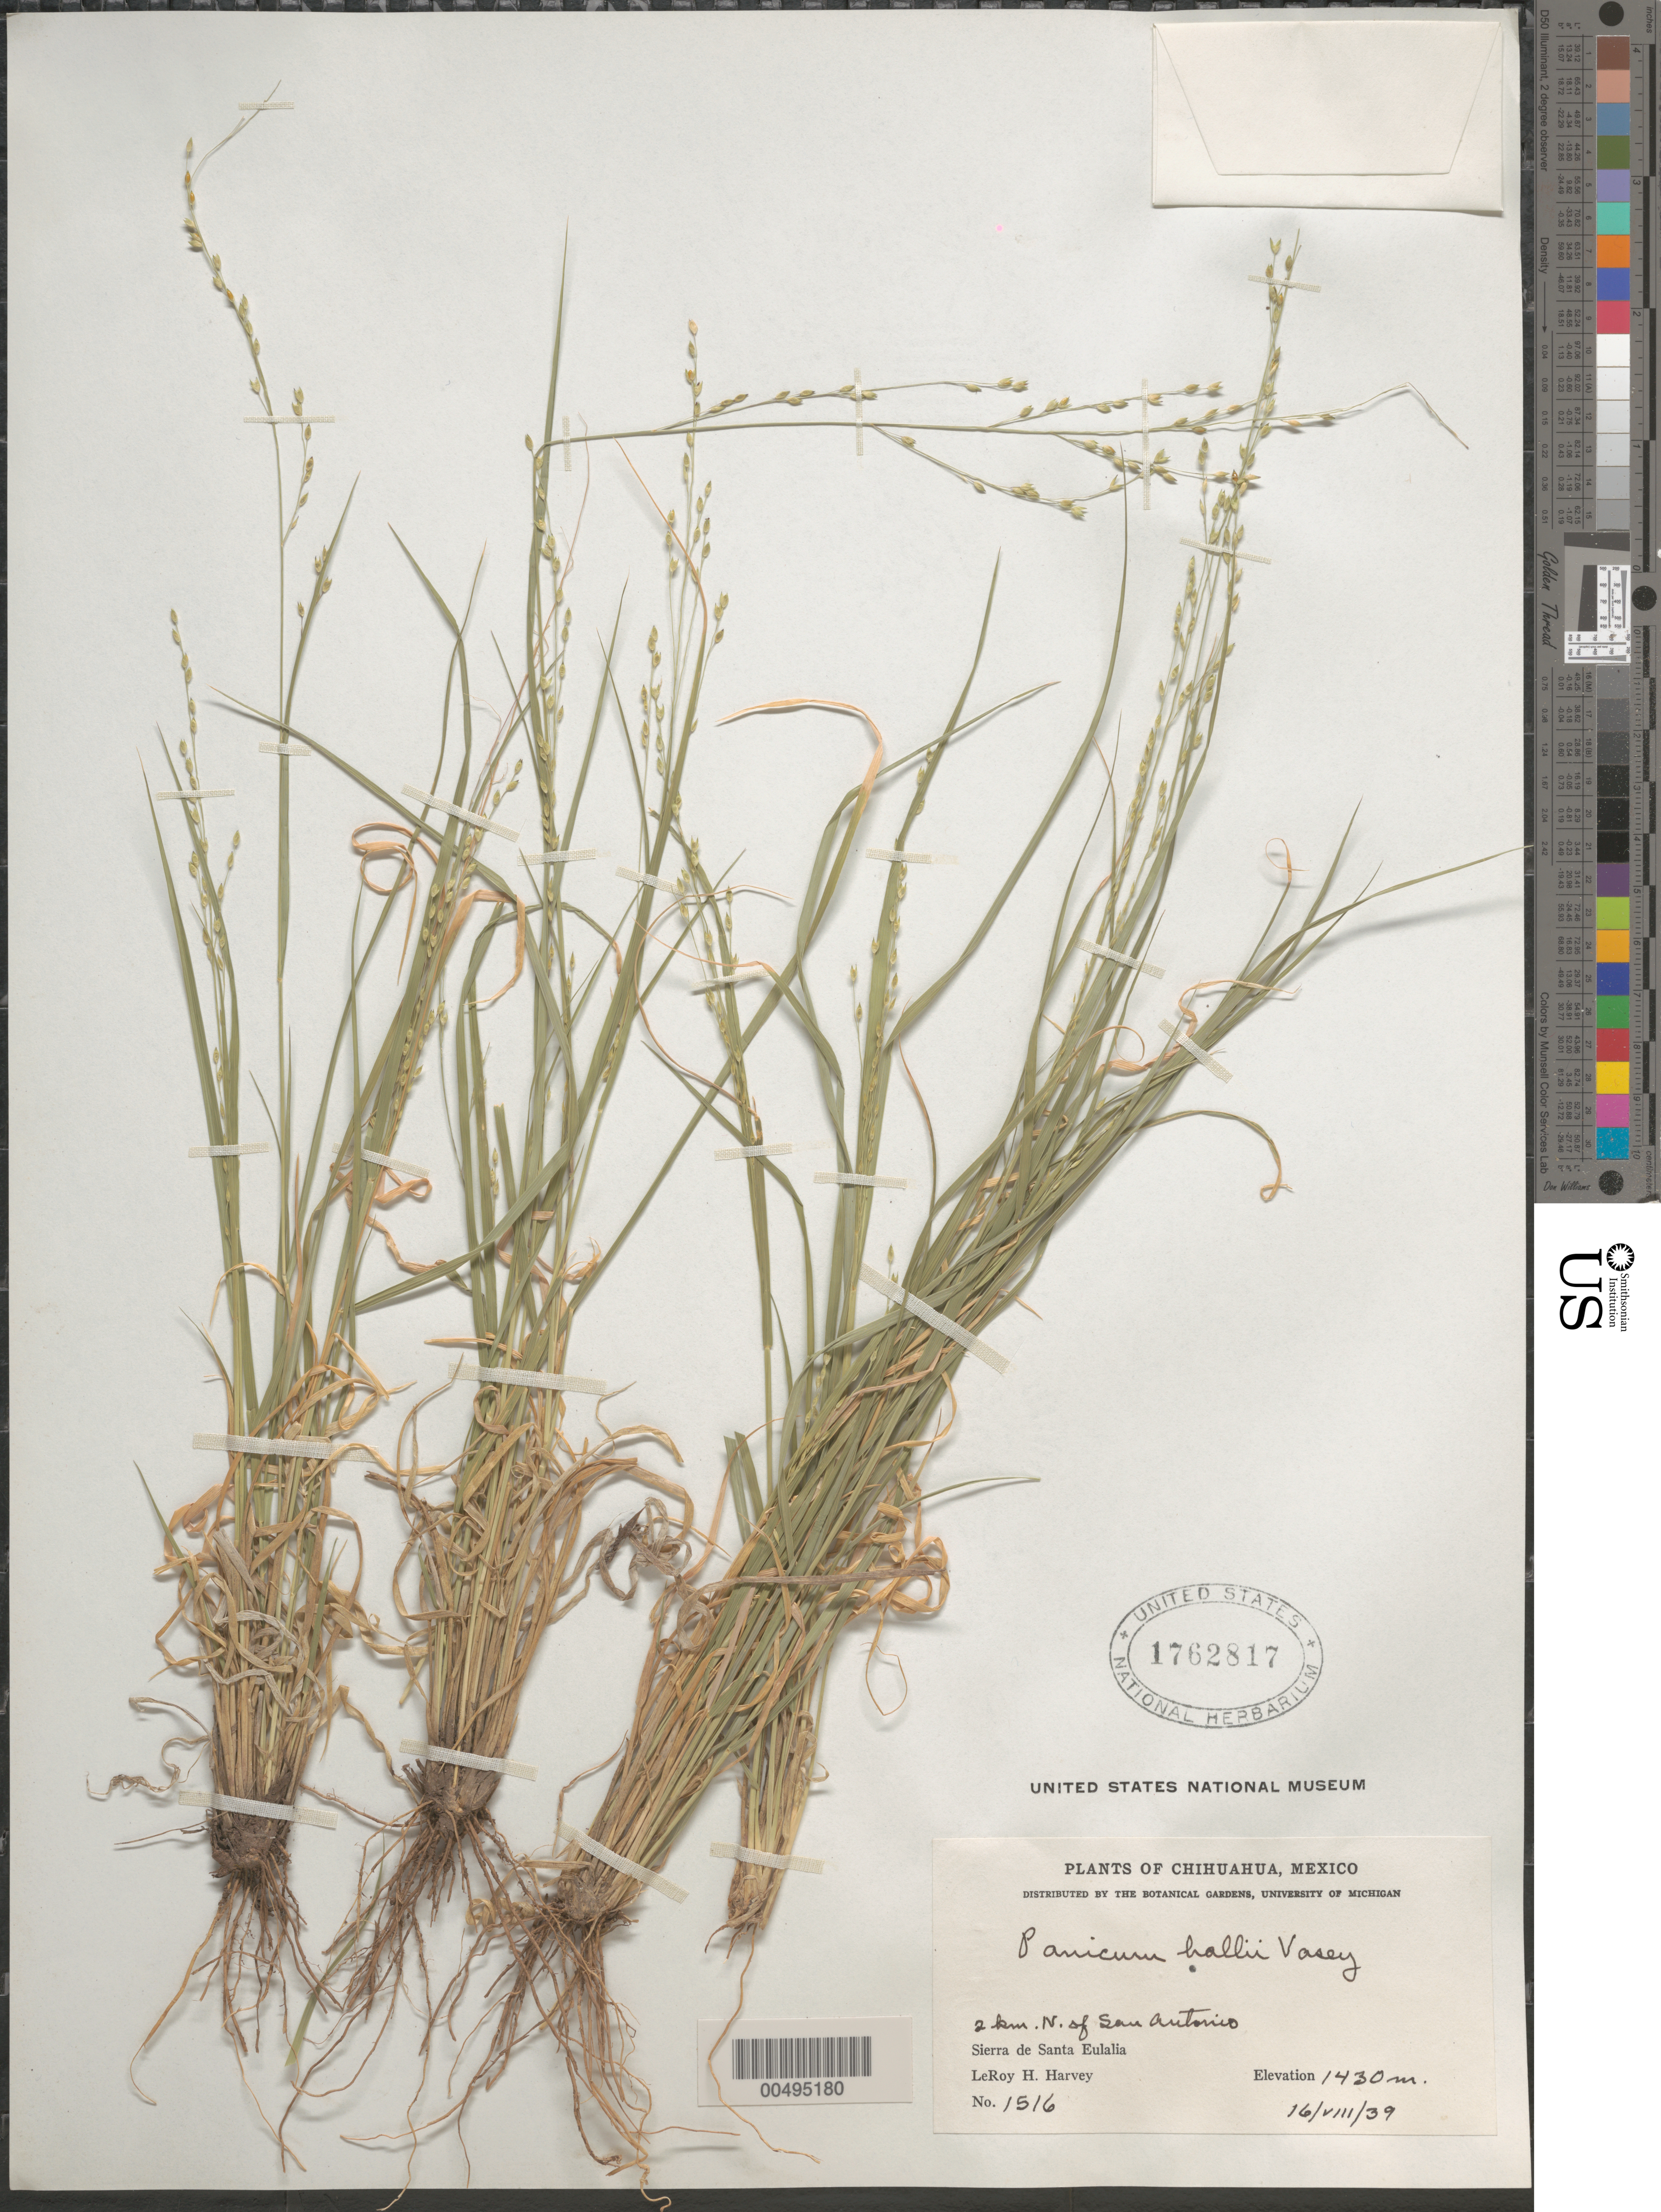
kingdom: Plantae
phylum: Tracheophyta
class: Liliopsida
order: Poales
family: Poaceae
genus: Panicum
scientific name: Panicum hallii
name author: Vasey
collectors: L. H. Harvey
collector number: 1516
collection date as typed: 16 Aug 1939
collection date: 1939-08-16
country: Mexico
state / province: Chihuahua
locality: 2 km N of San Antonio, Sierra de Santa Eulalia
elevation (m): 1430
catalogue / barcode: US 1762817